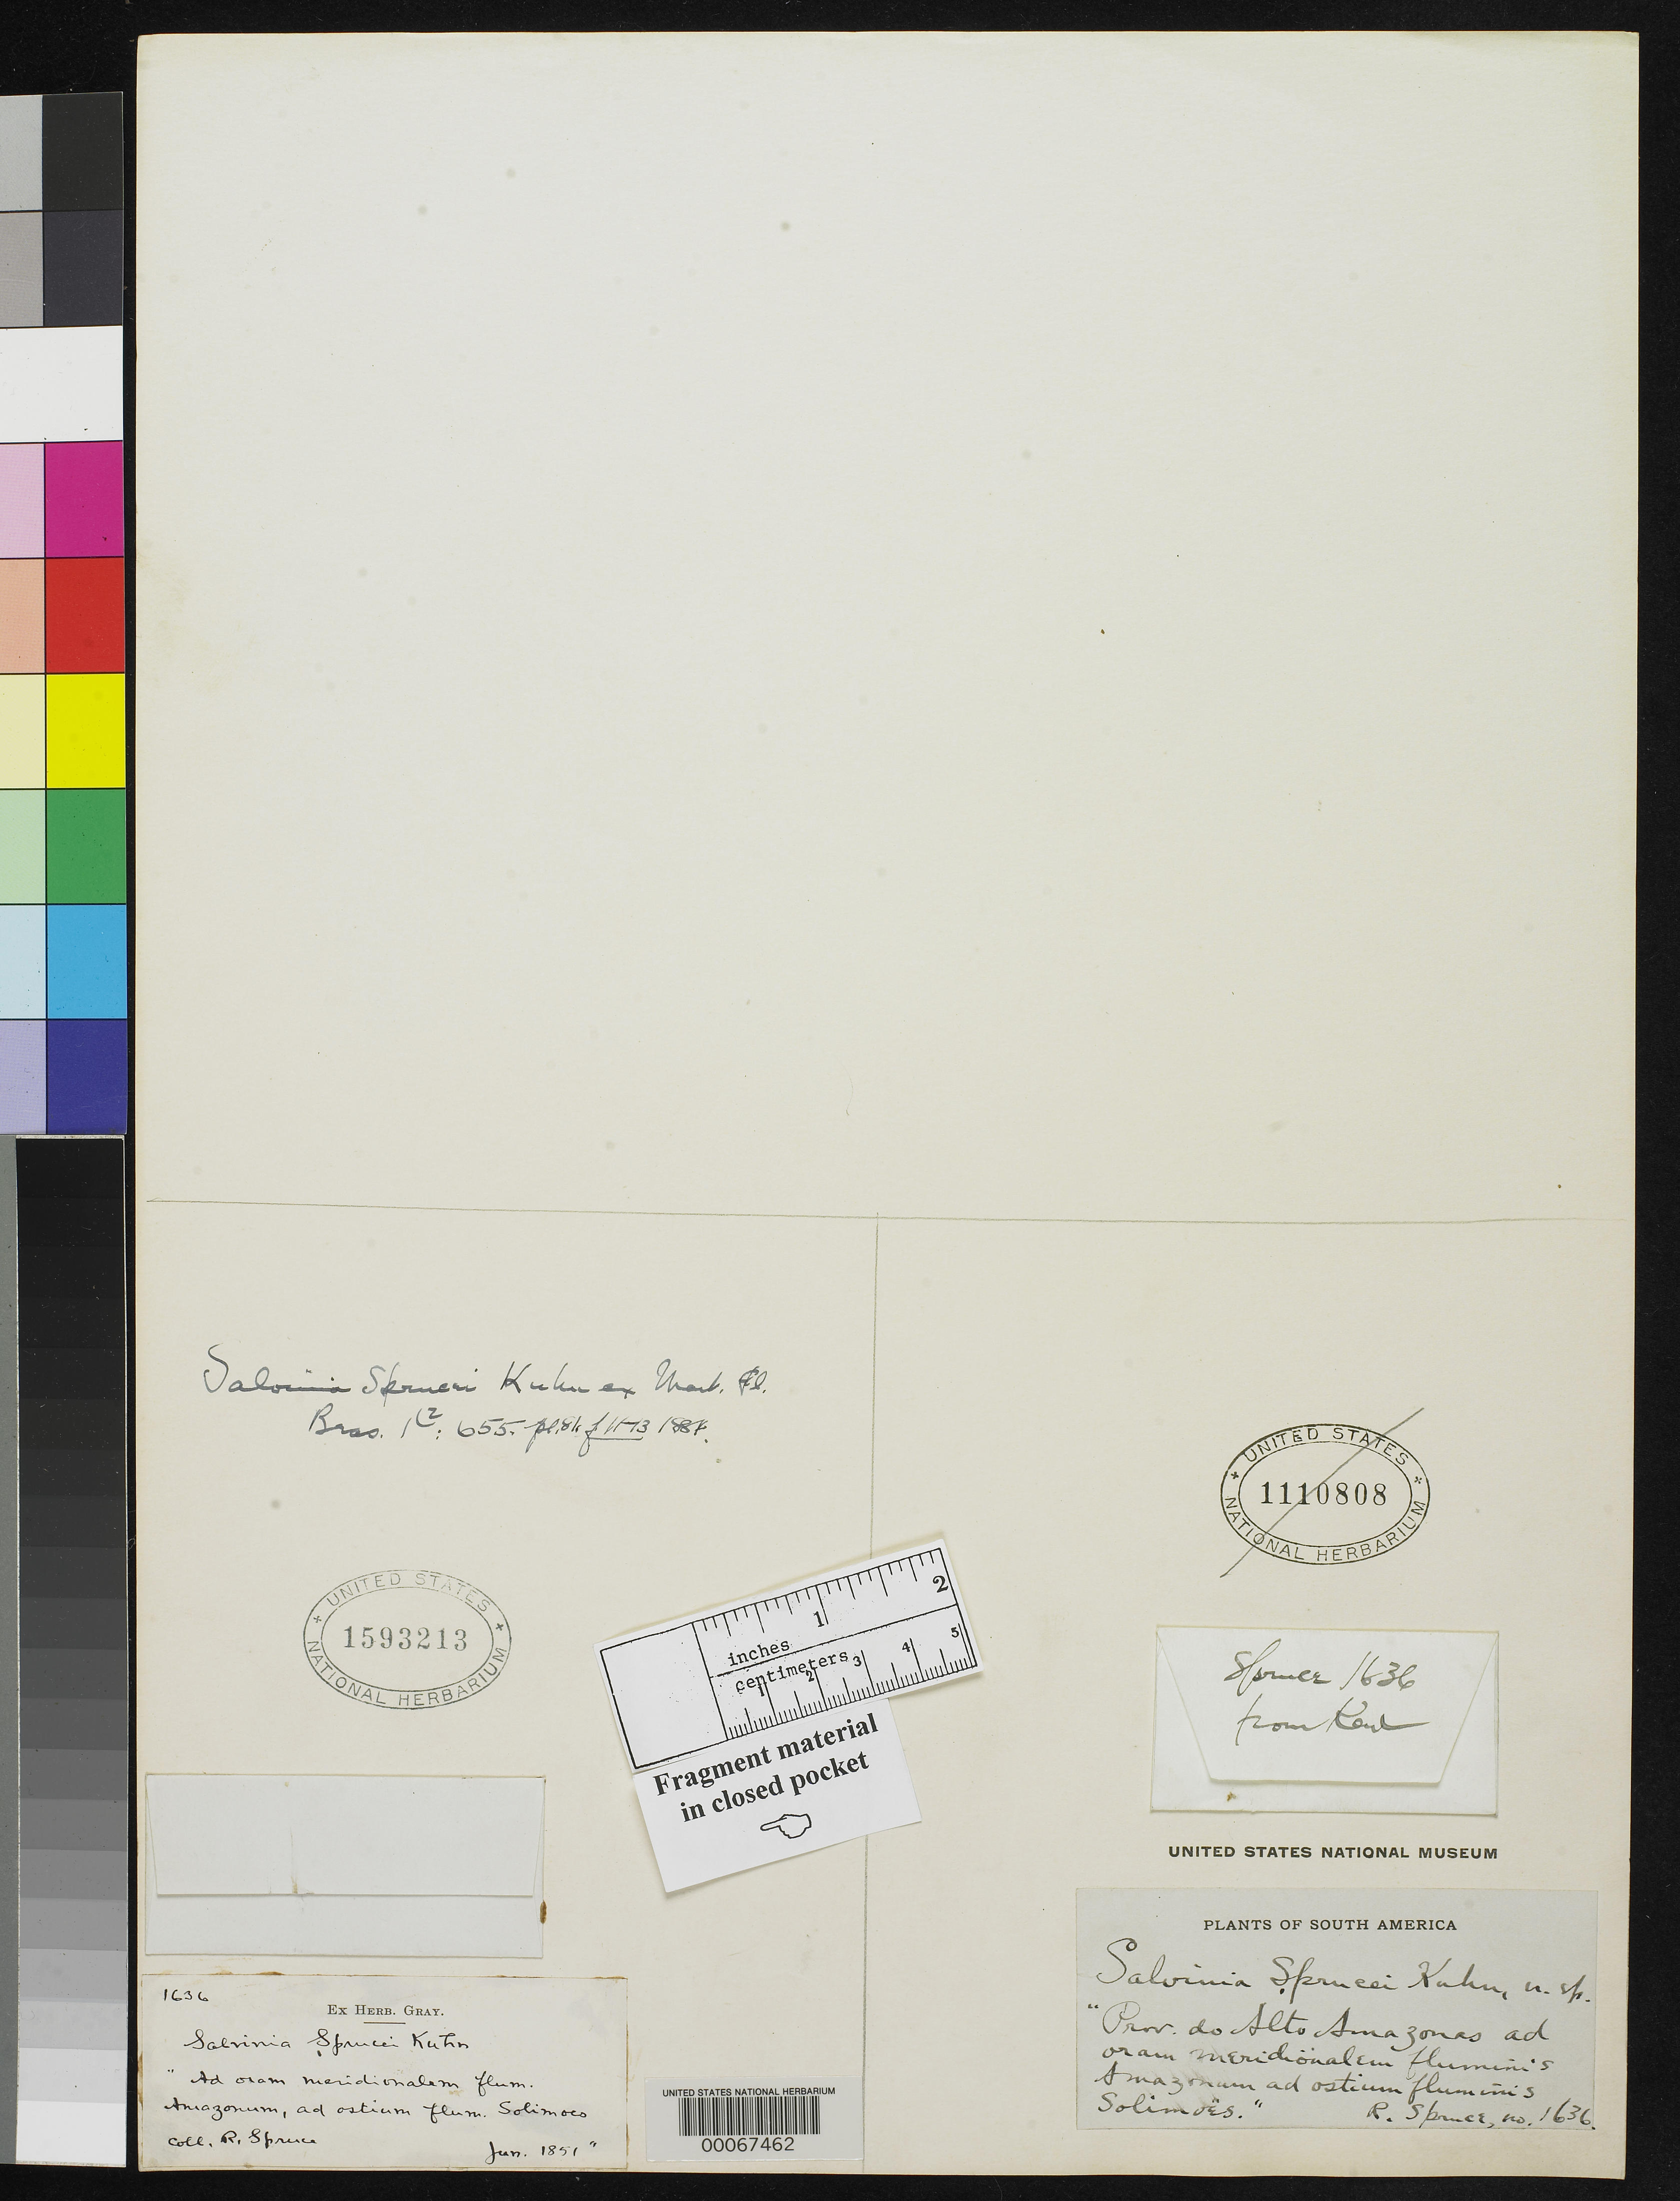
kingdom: Plantae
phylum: Tracheophyta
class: Polypodiopsida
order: Salviniales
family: Salviniaceae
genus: Salvinia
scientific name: Salvinia sprucei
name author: Kuhn ex Mart.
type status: Type Collection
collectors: R. Spruce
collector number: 1636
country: Brazil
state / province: Minas Gerais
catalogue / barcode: US 1593213